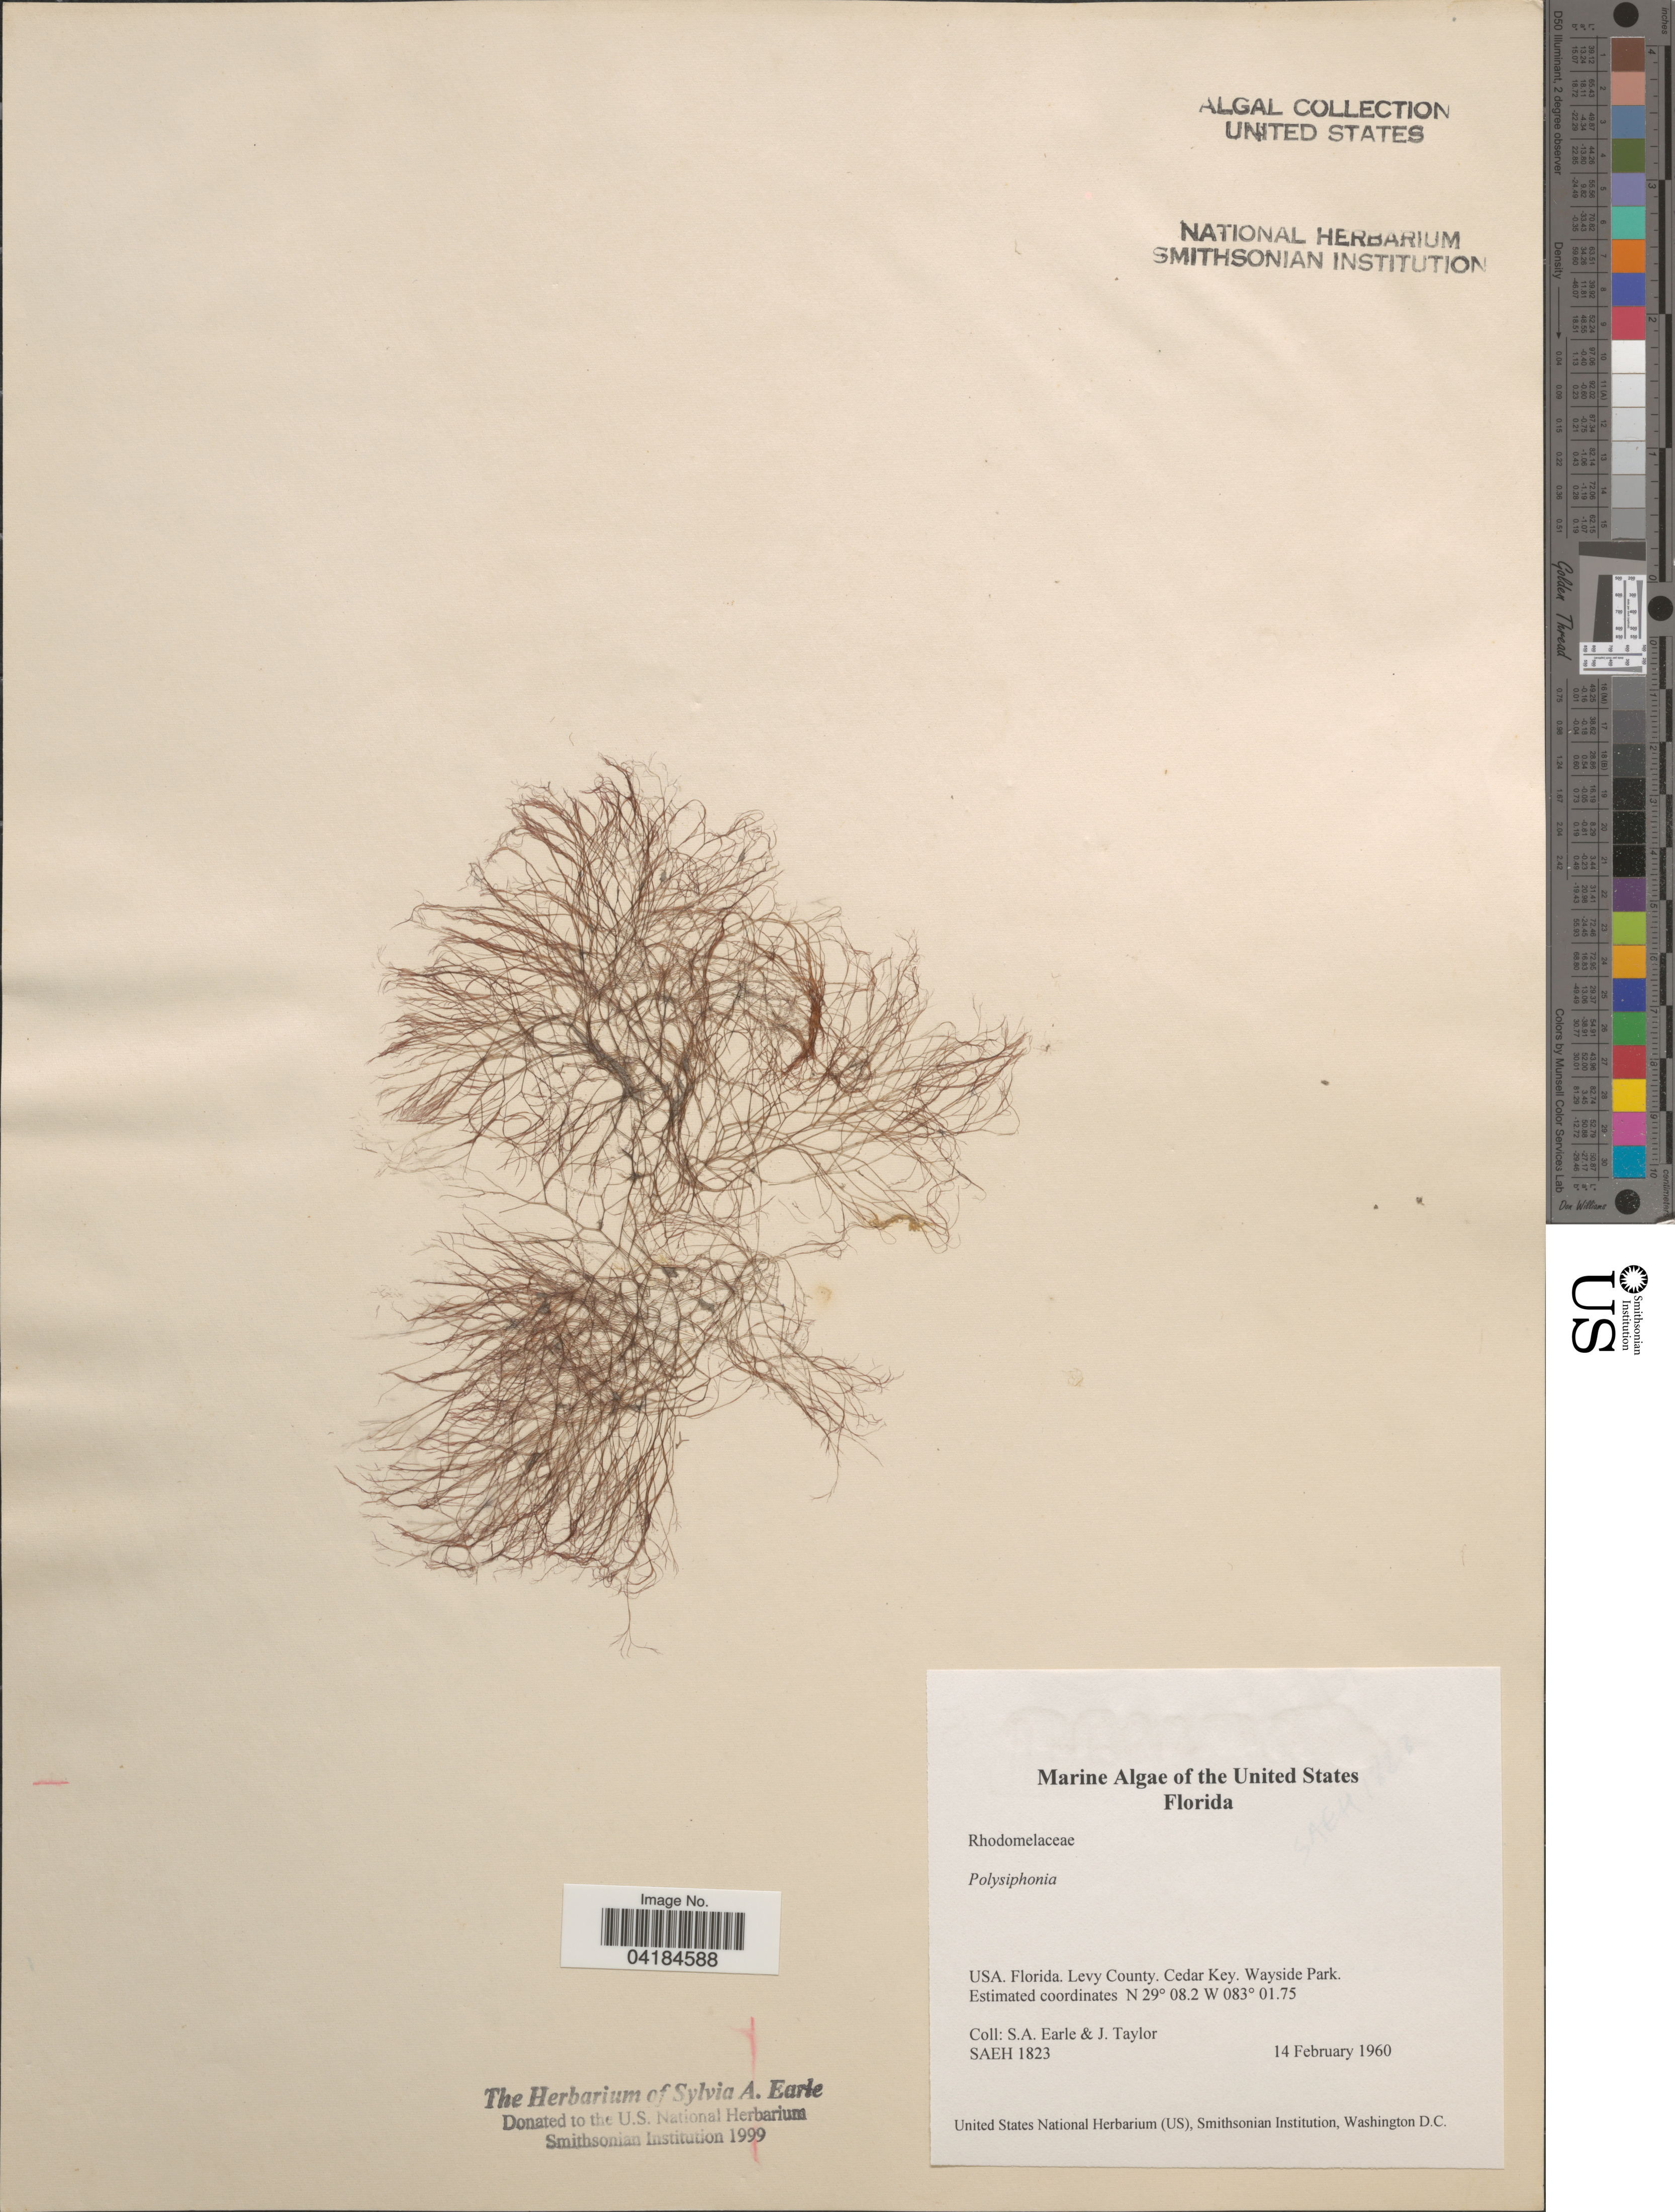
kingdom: Plantae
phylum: Rhodophyta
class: Florideophyceae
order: Ceramiales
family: Rhodomelaceae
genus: Polysiphonia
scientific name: Polysiphonia sp.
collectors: S. A. Earle & J. Taylor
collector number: SAEH1823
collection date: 1960-02-14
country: United States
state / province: Florida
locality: Levy County. Cedar Key. Wayside Park.